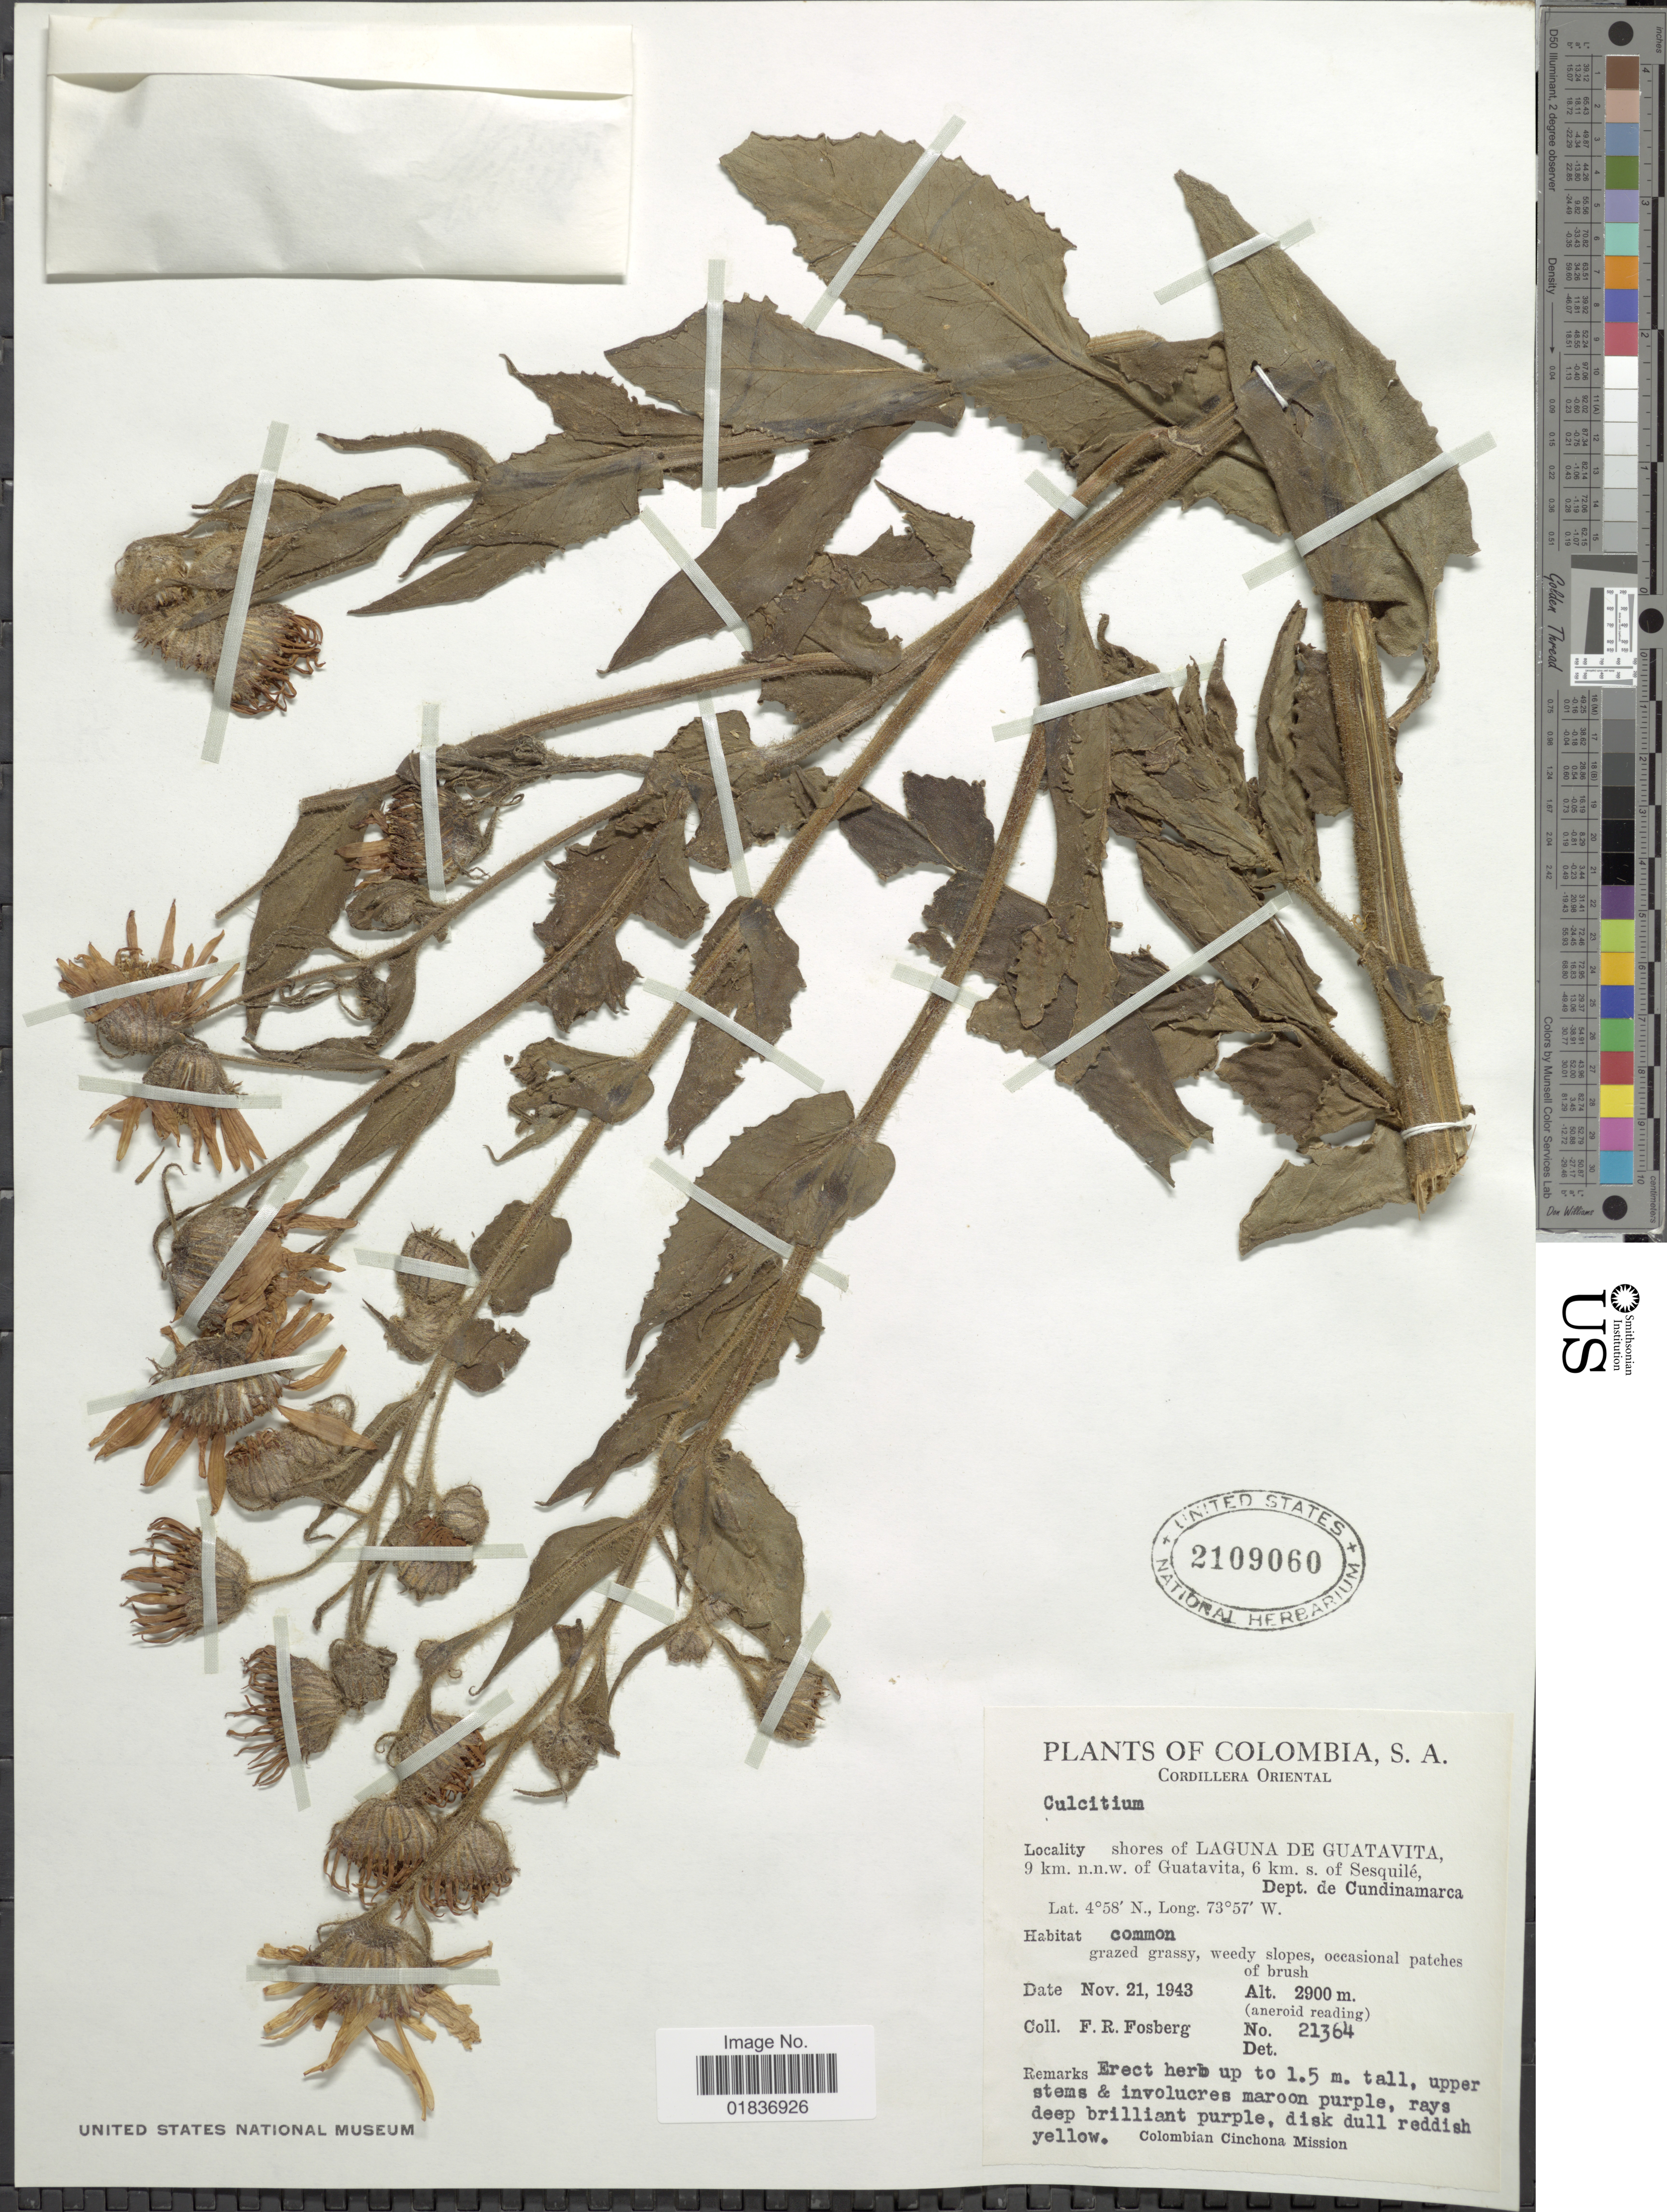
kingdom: Plantae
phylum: Tracheophyta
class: Magnoliopsida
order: Asterales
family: Asteraceae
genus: Senecio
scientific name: Senecio wedglacialis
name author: Cuatrec.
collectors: F. R. Fosberg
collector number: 21364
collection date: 1943-11-21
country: Colombia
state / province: Cundinamarca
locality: Cordillera Oriental.Shores of Laguna de Guatavita, 9 km. n.n.w. of Guatavita, 6 km. s. of Sesquile, Dept. de Cundinamarca.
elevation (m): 2900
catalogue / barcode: US 2109060